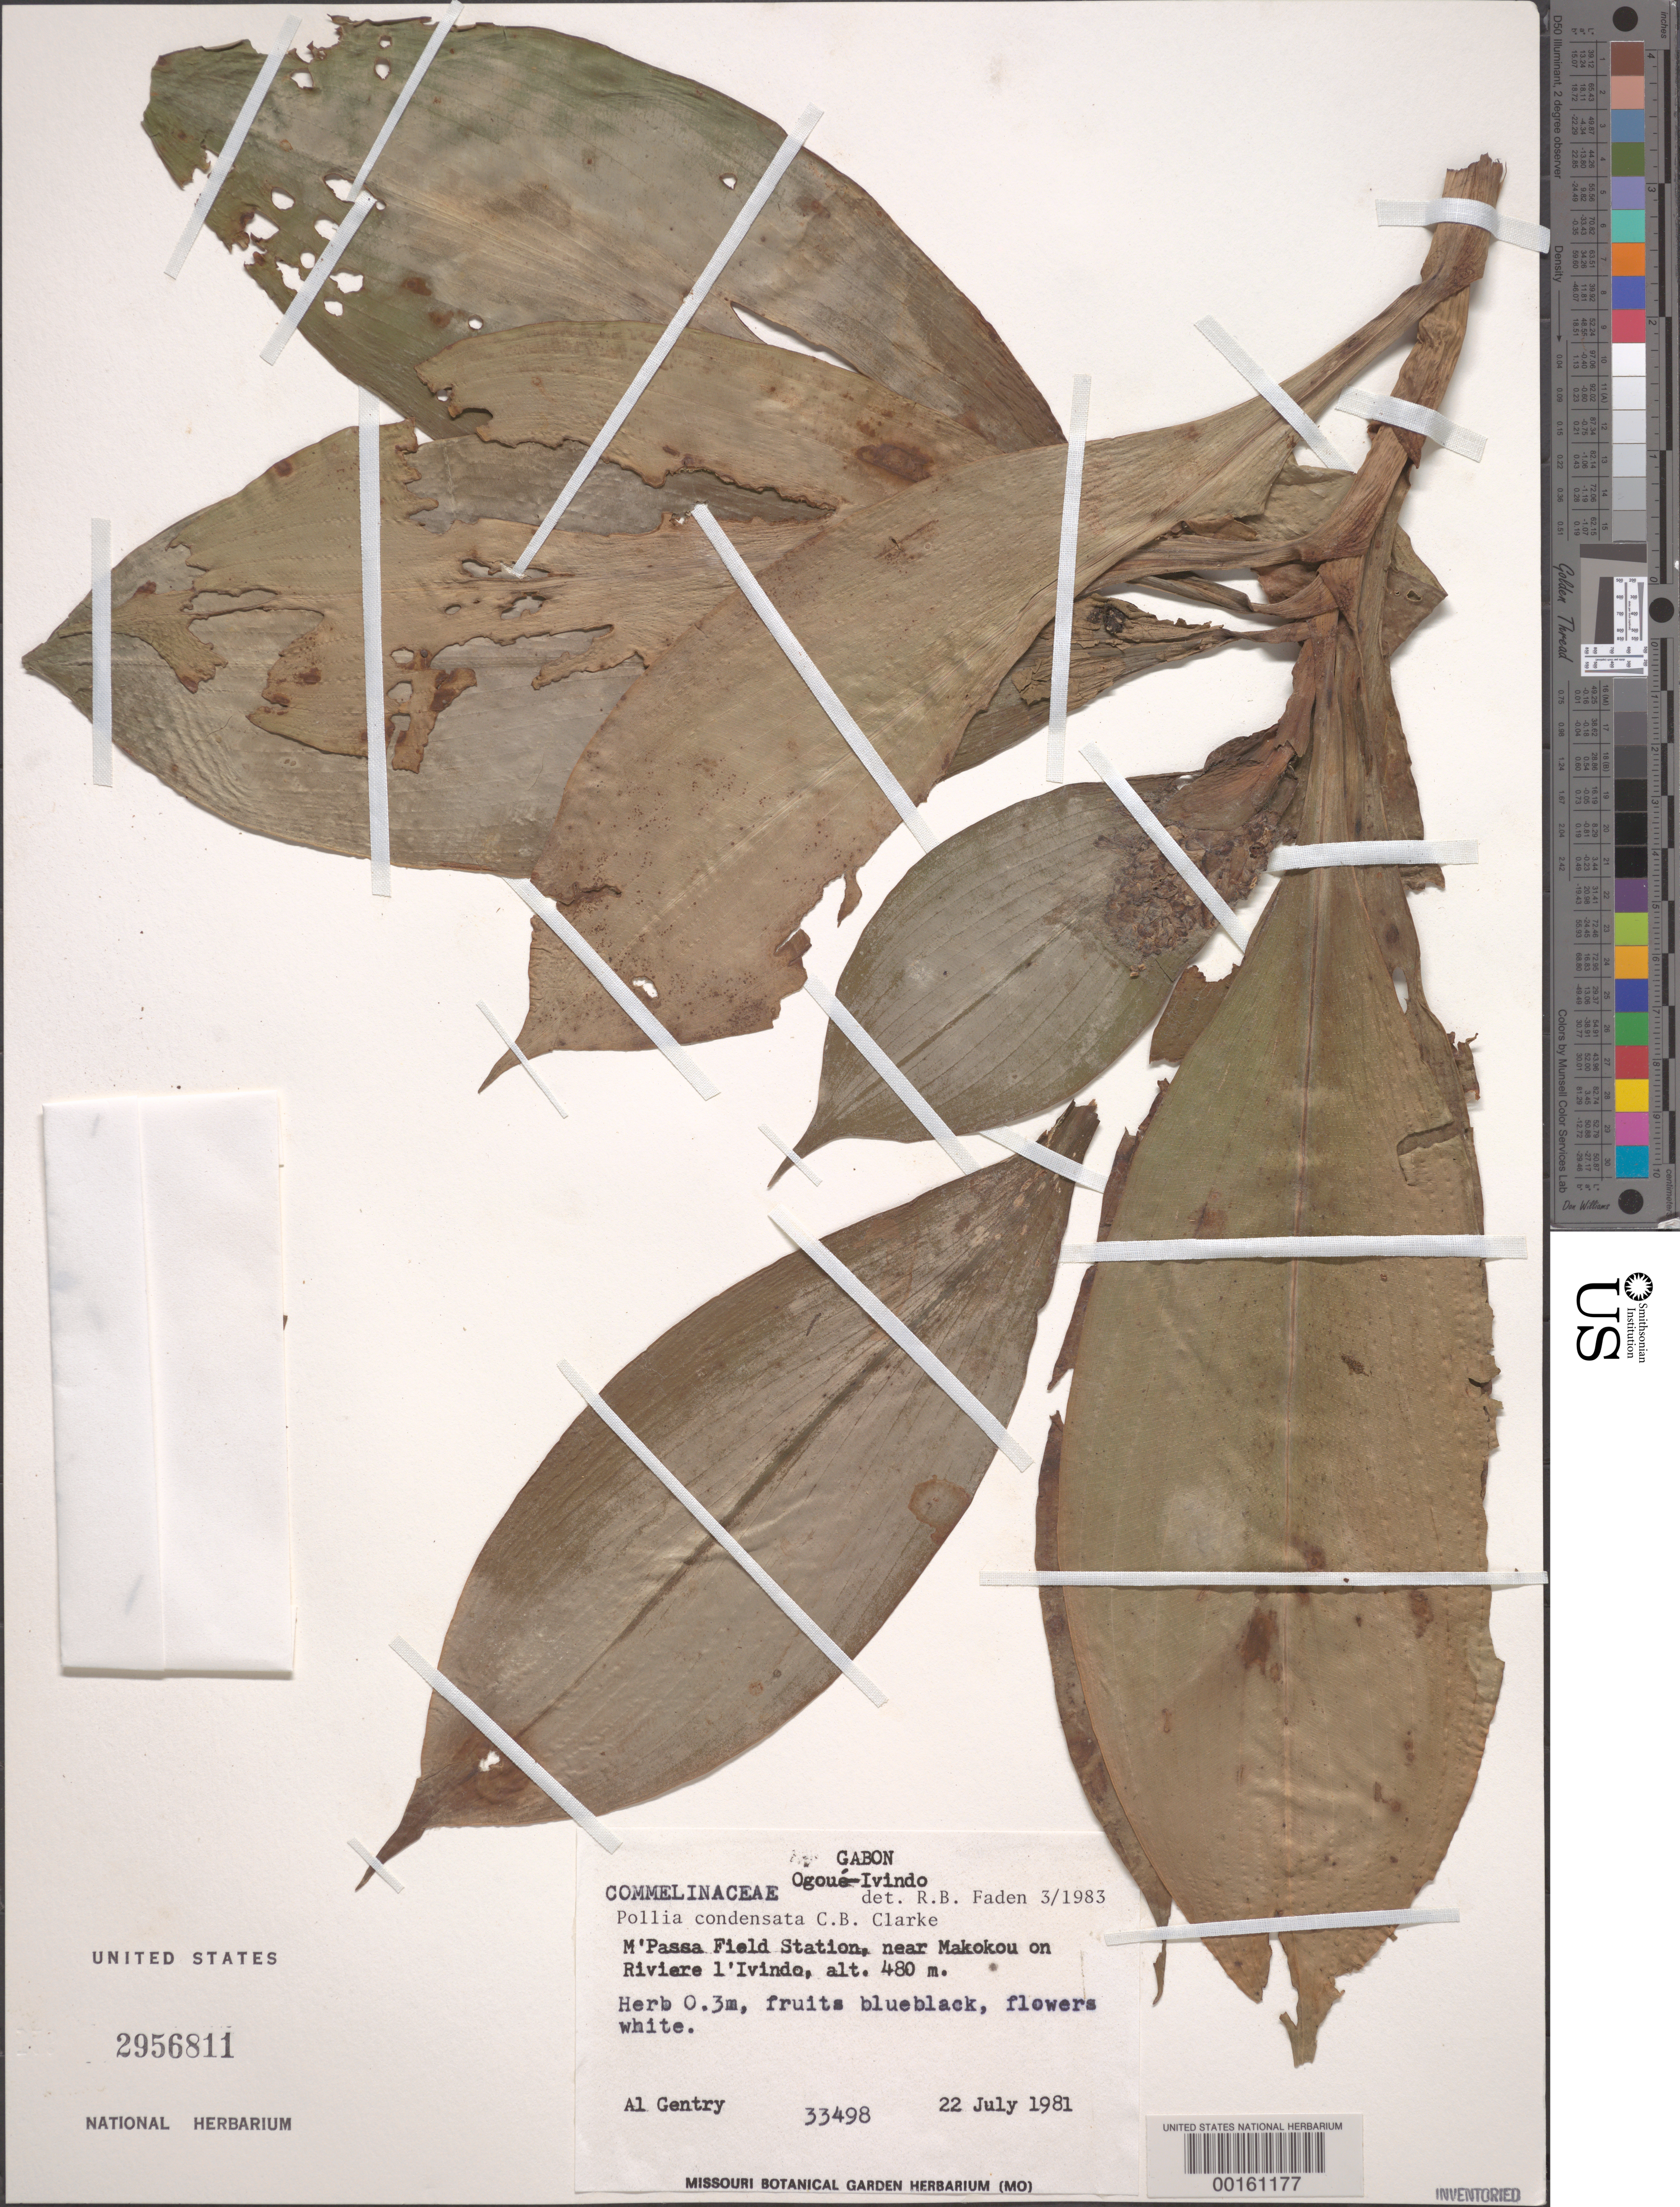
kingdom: Plantae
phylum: Tracheophyta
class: Liliopsida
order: Commelinales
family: Commelinaceae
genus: Pollia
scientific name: Pollia condensata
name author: C.B. Clarke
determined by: Faden, Robert B., (US), Smithsonian Institution - National Museum of Natural History (UNITED STATES)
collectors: A. H. Gentry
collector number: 33498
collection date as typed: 22 Jul 1981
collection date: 1981-07-22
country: Gabon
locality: M'passa field station, near Makokou on riviere l'ivindo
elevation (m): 480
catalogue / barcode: US 2956811